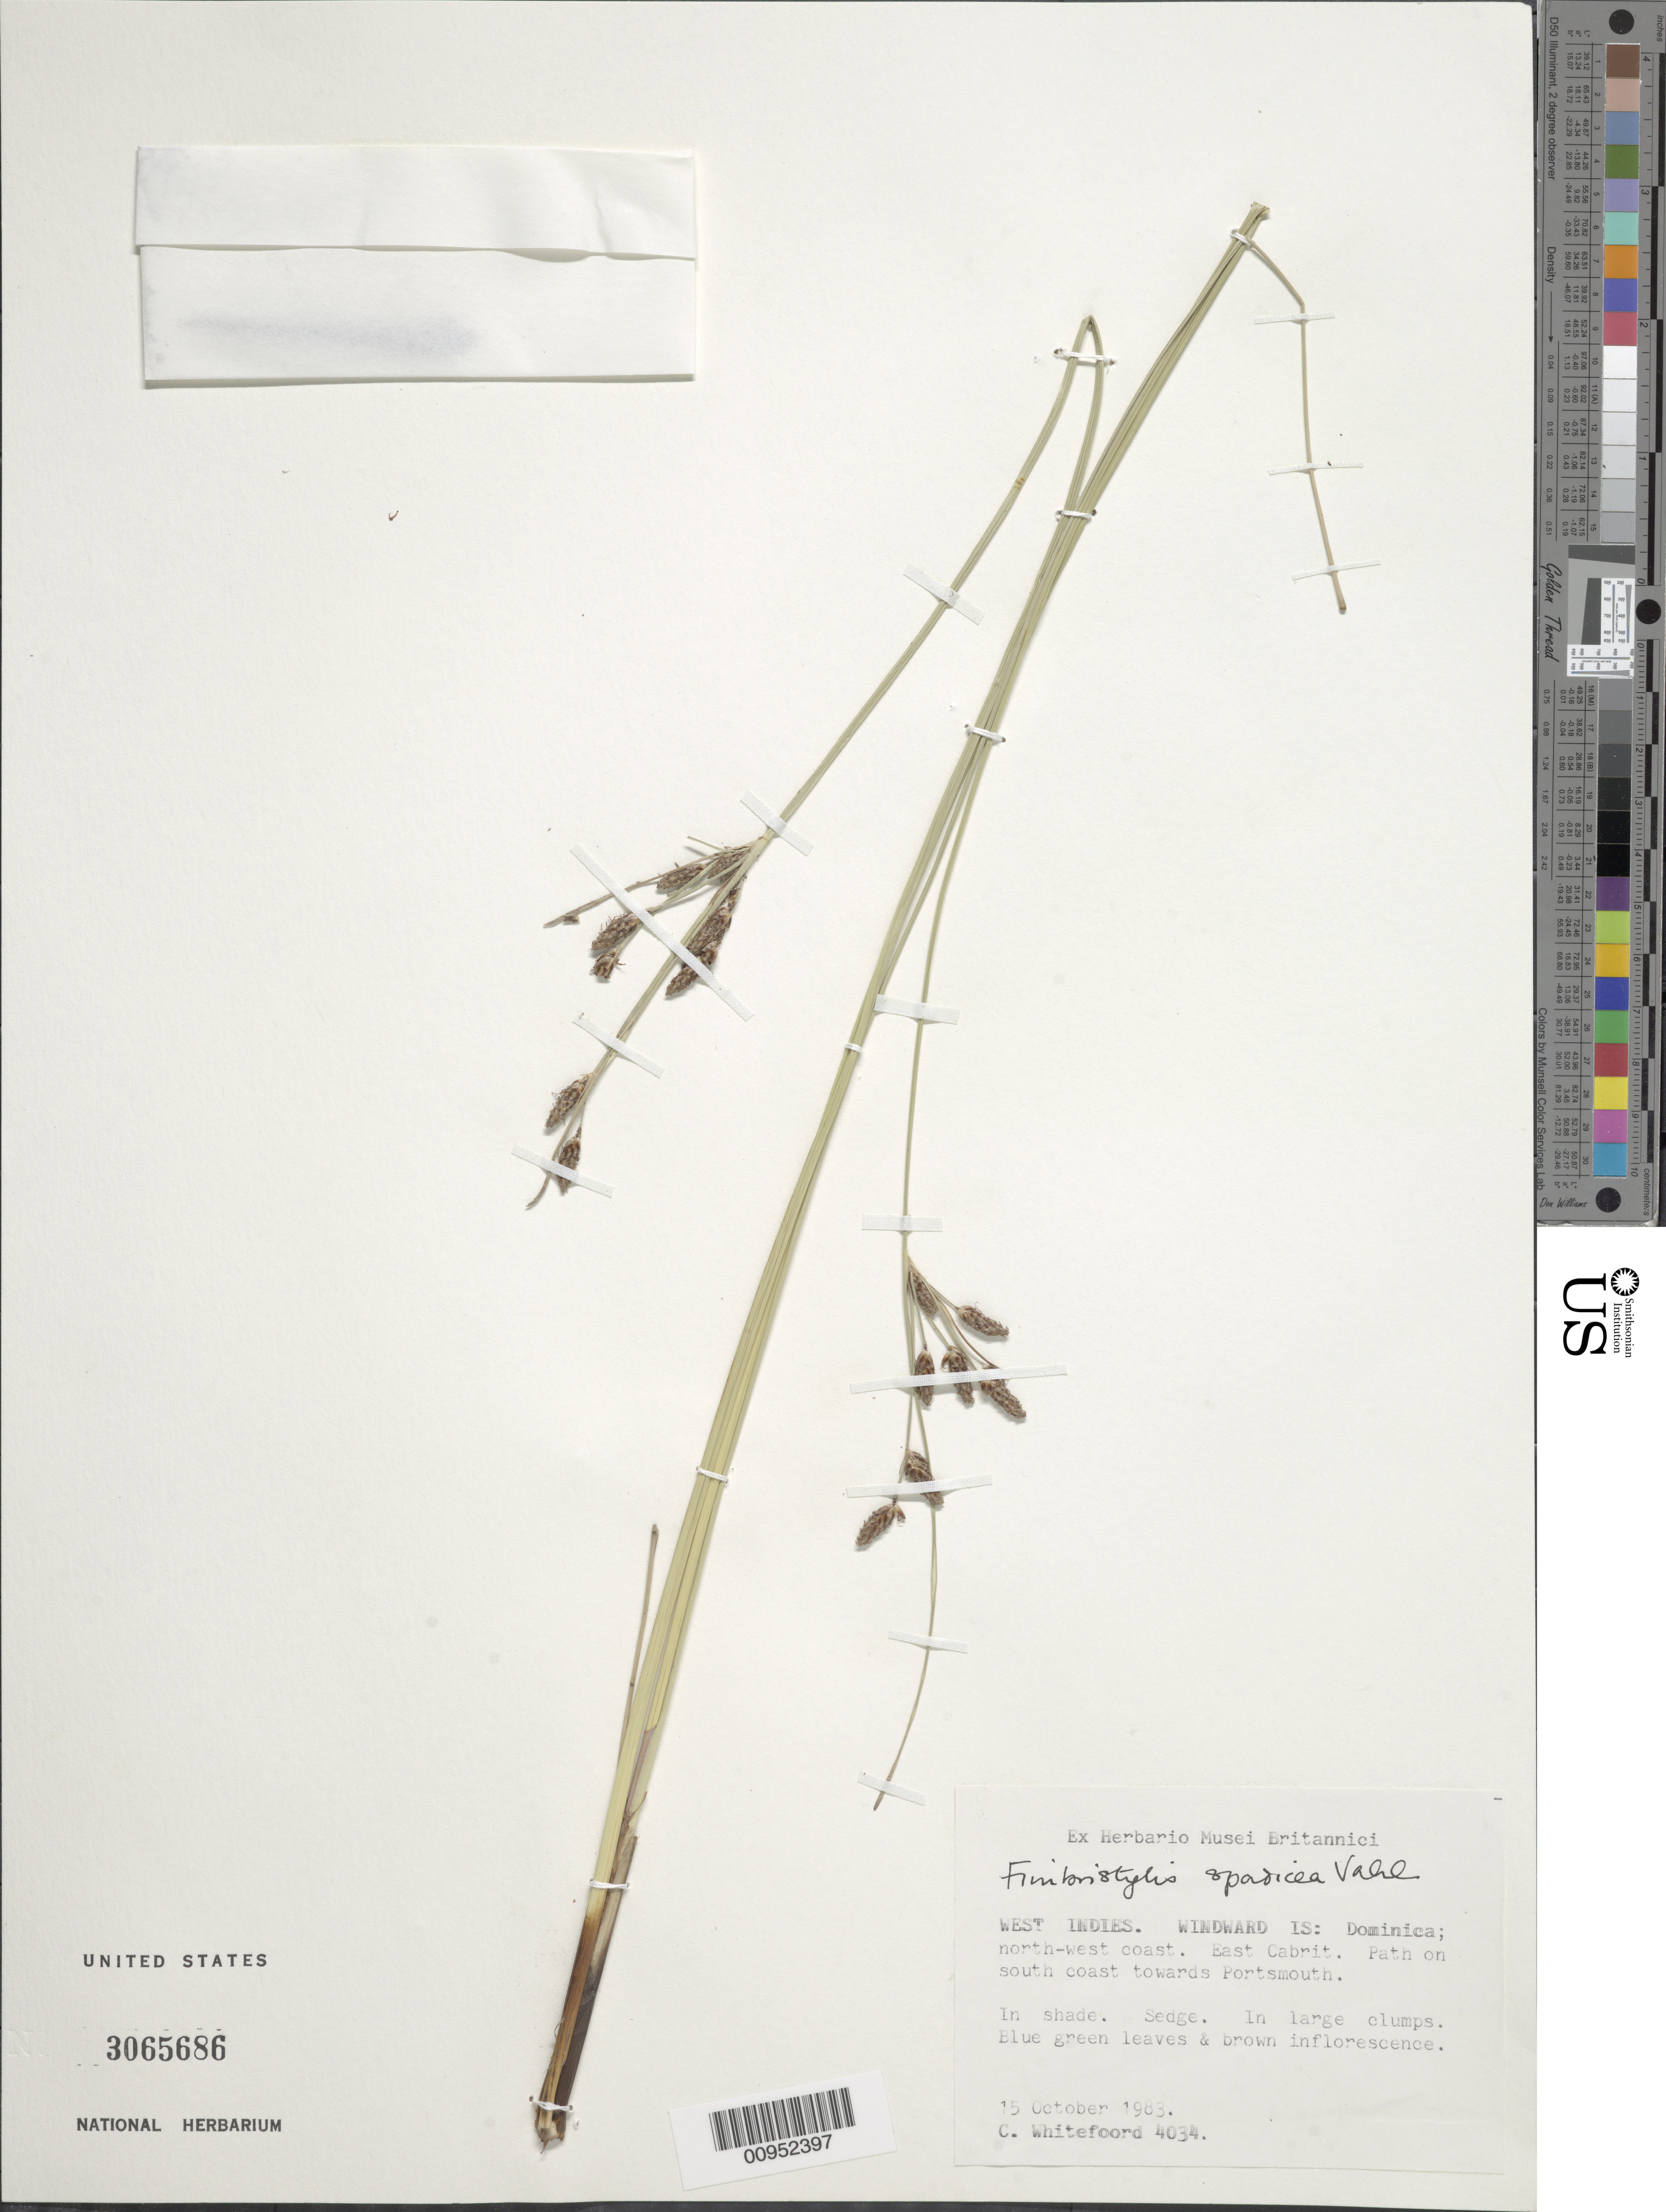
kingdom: Plantae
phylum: Tracheophyta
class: Liliopsida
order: Poales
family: Cyperaceae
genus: Fimbristylis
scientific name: Fimbristylis spadicea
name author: (L.) Vahl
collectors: C. Whitefoord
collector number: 4034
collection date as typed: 15 Oct 1983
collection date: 1983-10-15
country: Dominica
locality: Northwest coast, East Cabrit, path on south coast towards Portsmouth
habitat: In shade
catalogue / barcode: US 3065686